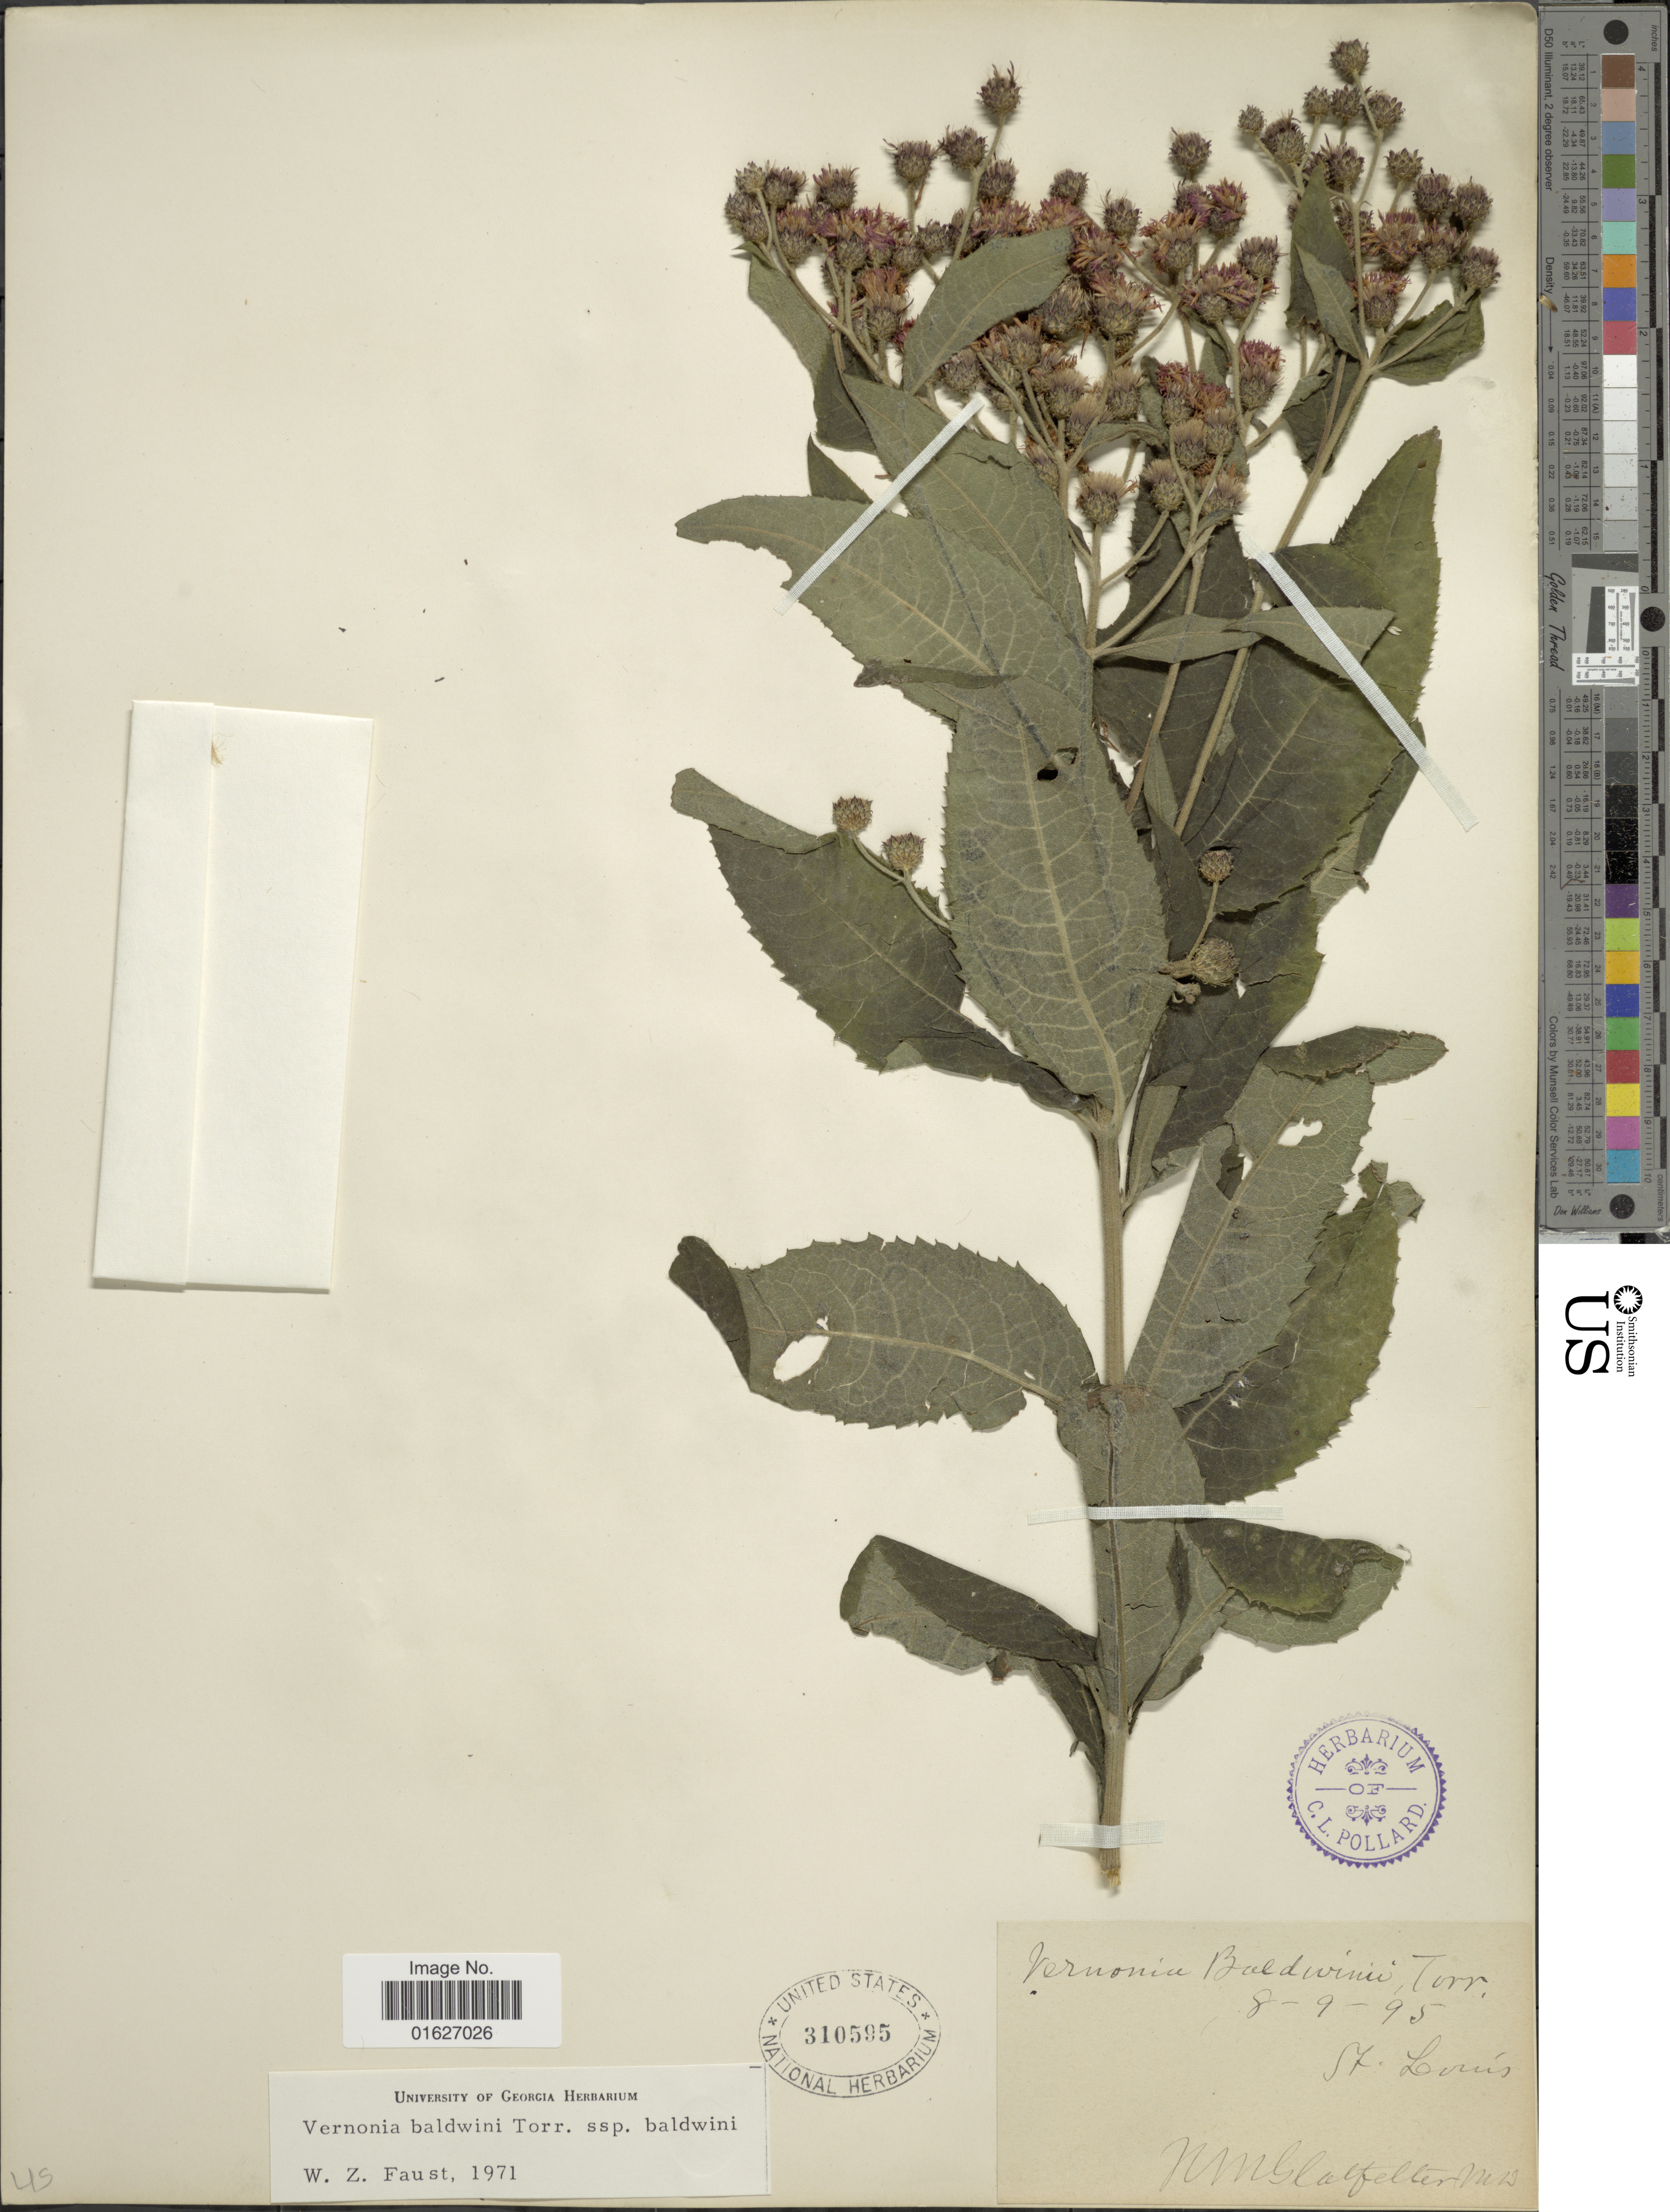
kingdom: Plantae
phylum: Tracheophyta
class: Magnoliopsida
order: Asterales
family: Asteraceae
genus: Vernonia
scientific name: Vernonia baldwinii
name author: Torr.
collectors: N. M. Glatfelter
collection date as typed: Transcribed d/m/y: 8/9/95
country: United States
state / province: Missouri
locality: St. Louis.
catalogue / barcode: US 310595